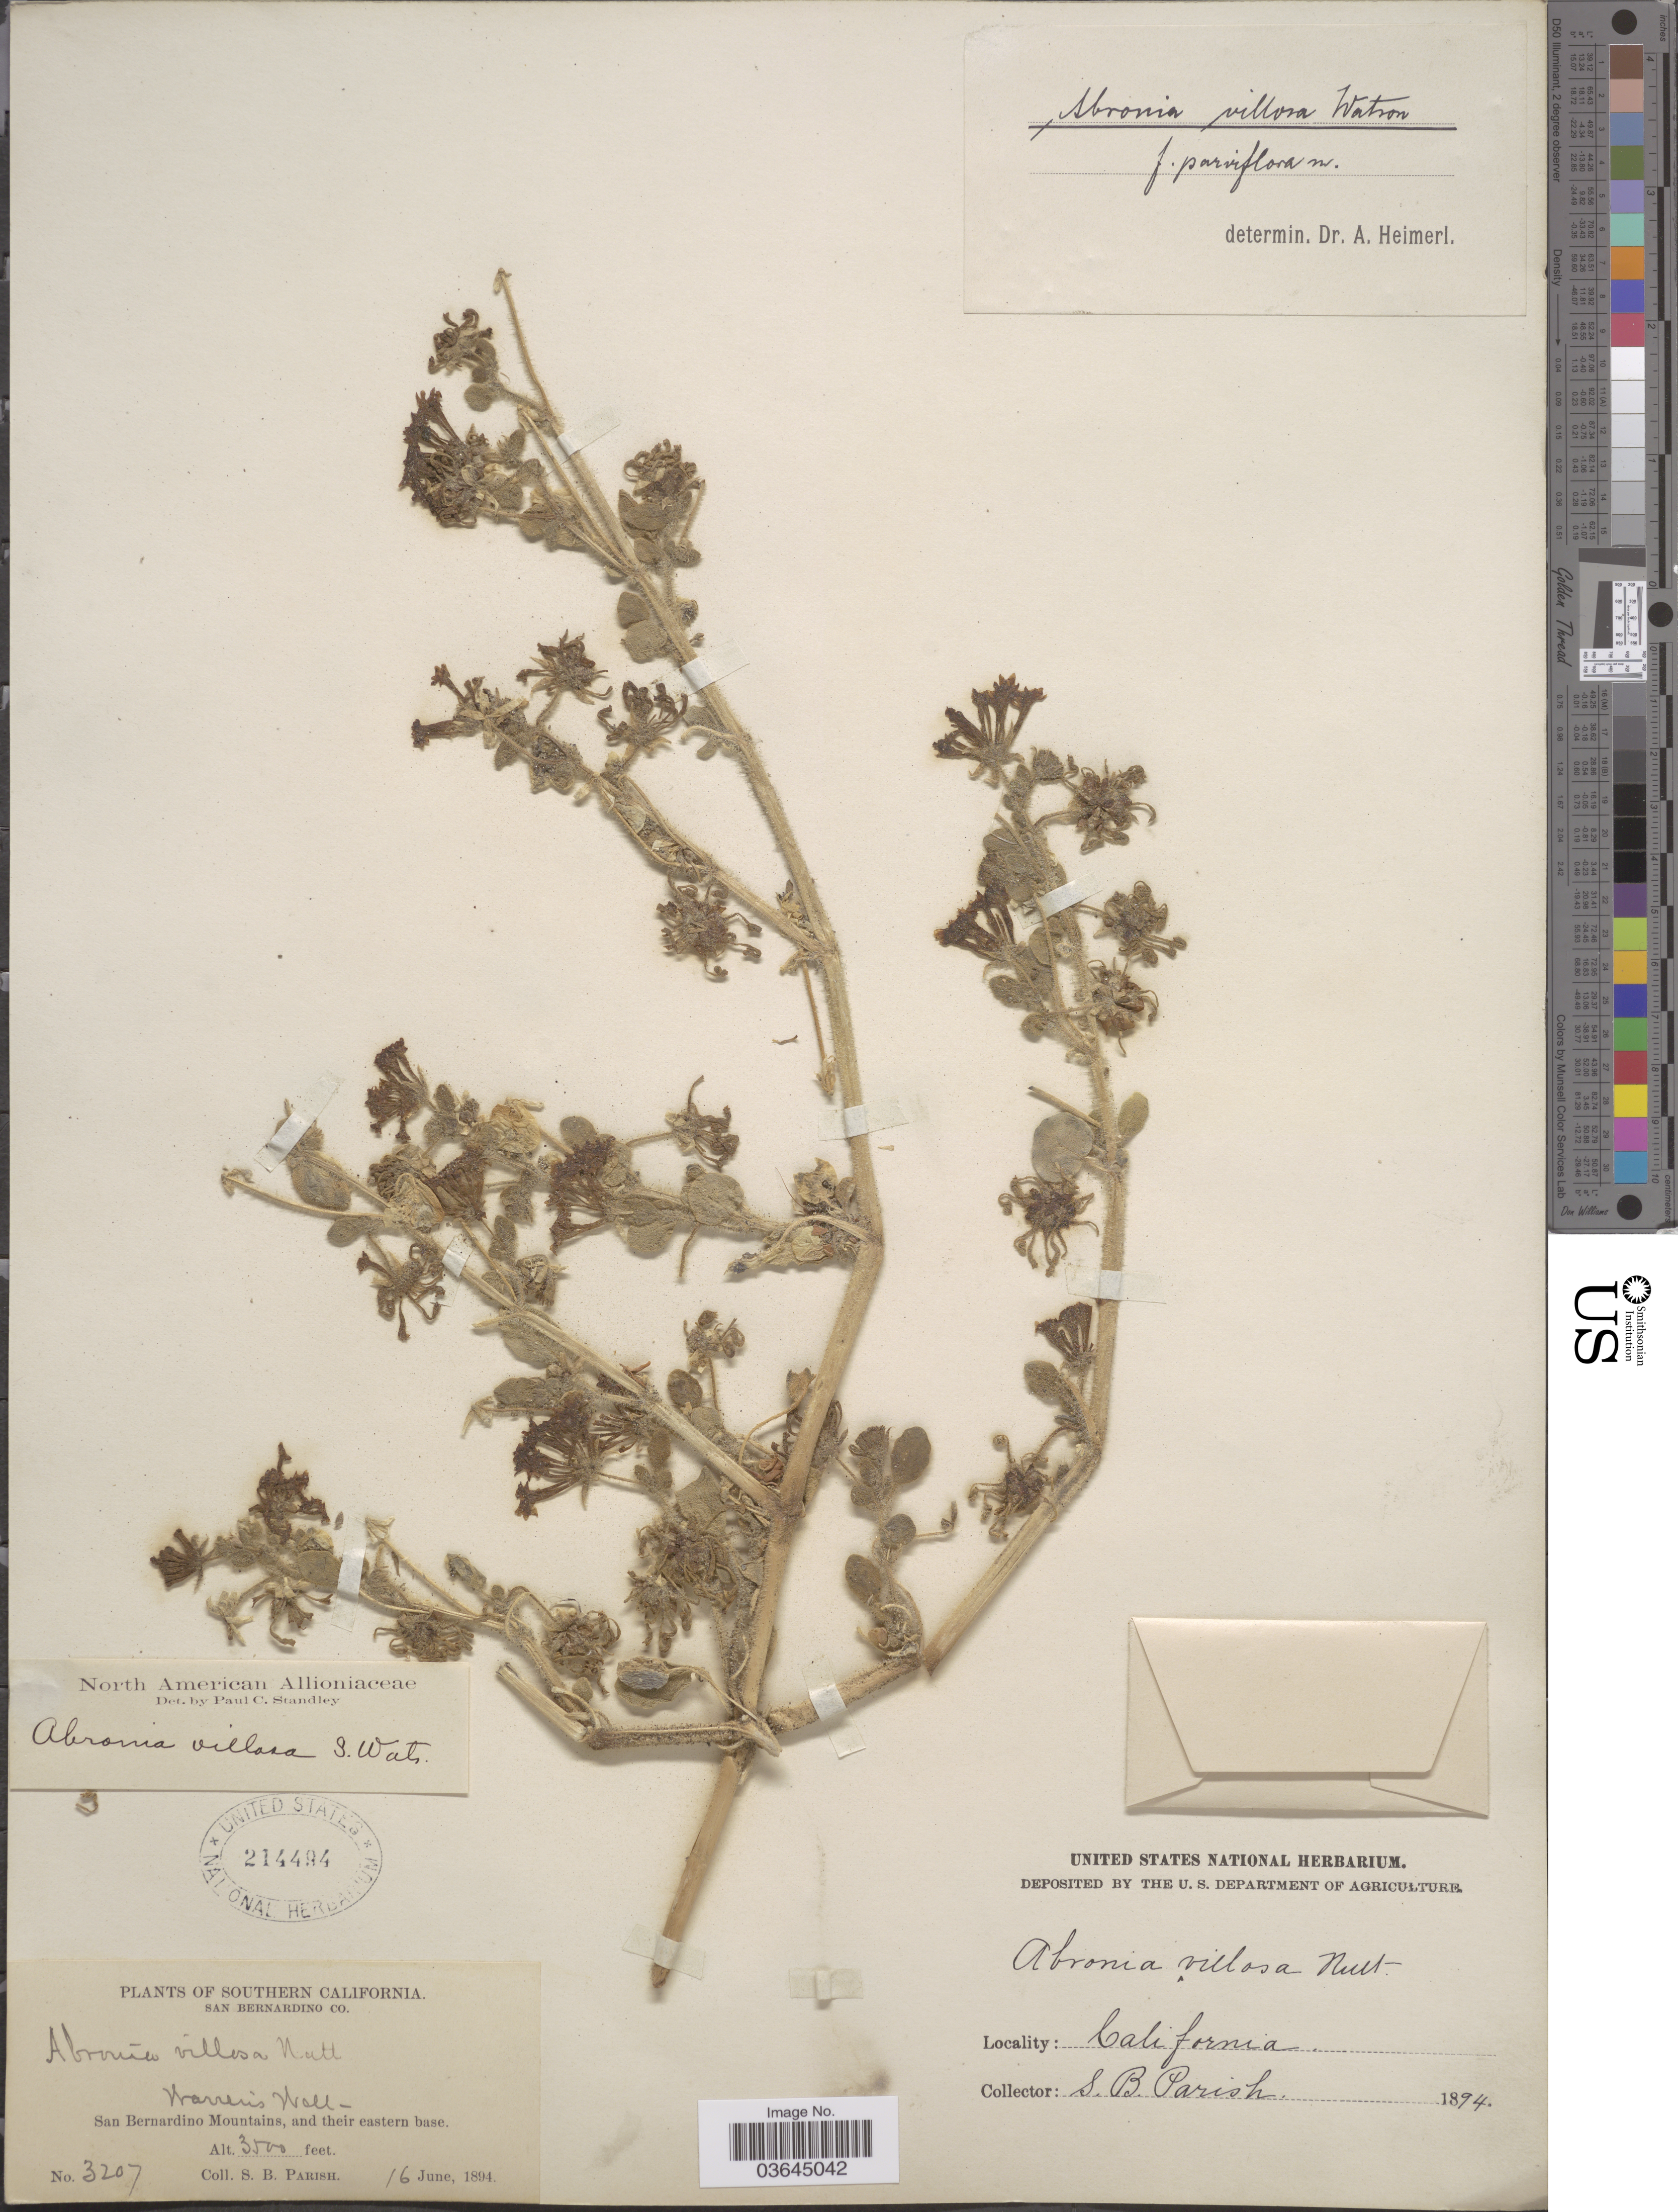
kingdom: Plantae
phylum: Tracheophyta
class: Magnoliopsida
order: Caryophyllales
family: Nyctaginaceae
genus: Abronia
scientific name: Abronia villosa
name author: S. Watson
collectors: S. B. Parish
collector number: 3207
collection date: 1894-06-16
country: United States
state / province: California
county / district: San Bernardino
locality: Southern California. San Bernardino Co. Warren's Well. San Bernardino Mountains, and their eastern base.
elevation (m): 1067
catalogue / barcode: US 214494